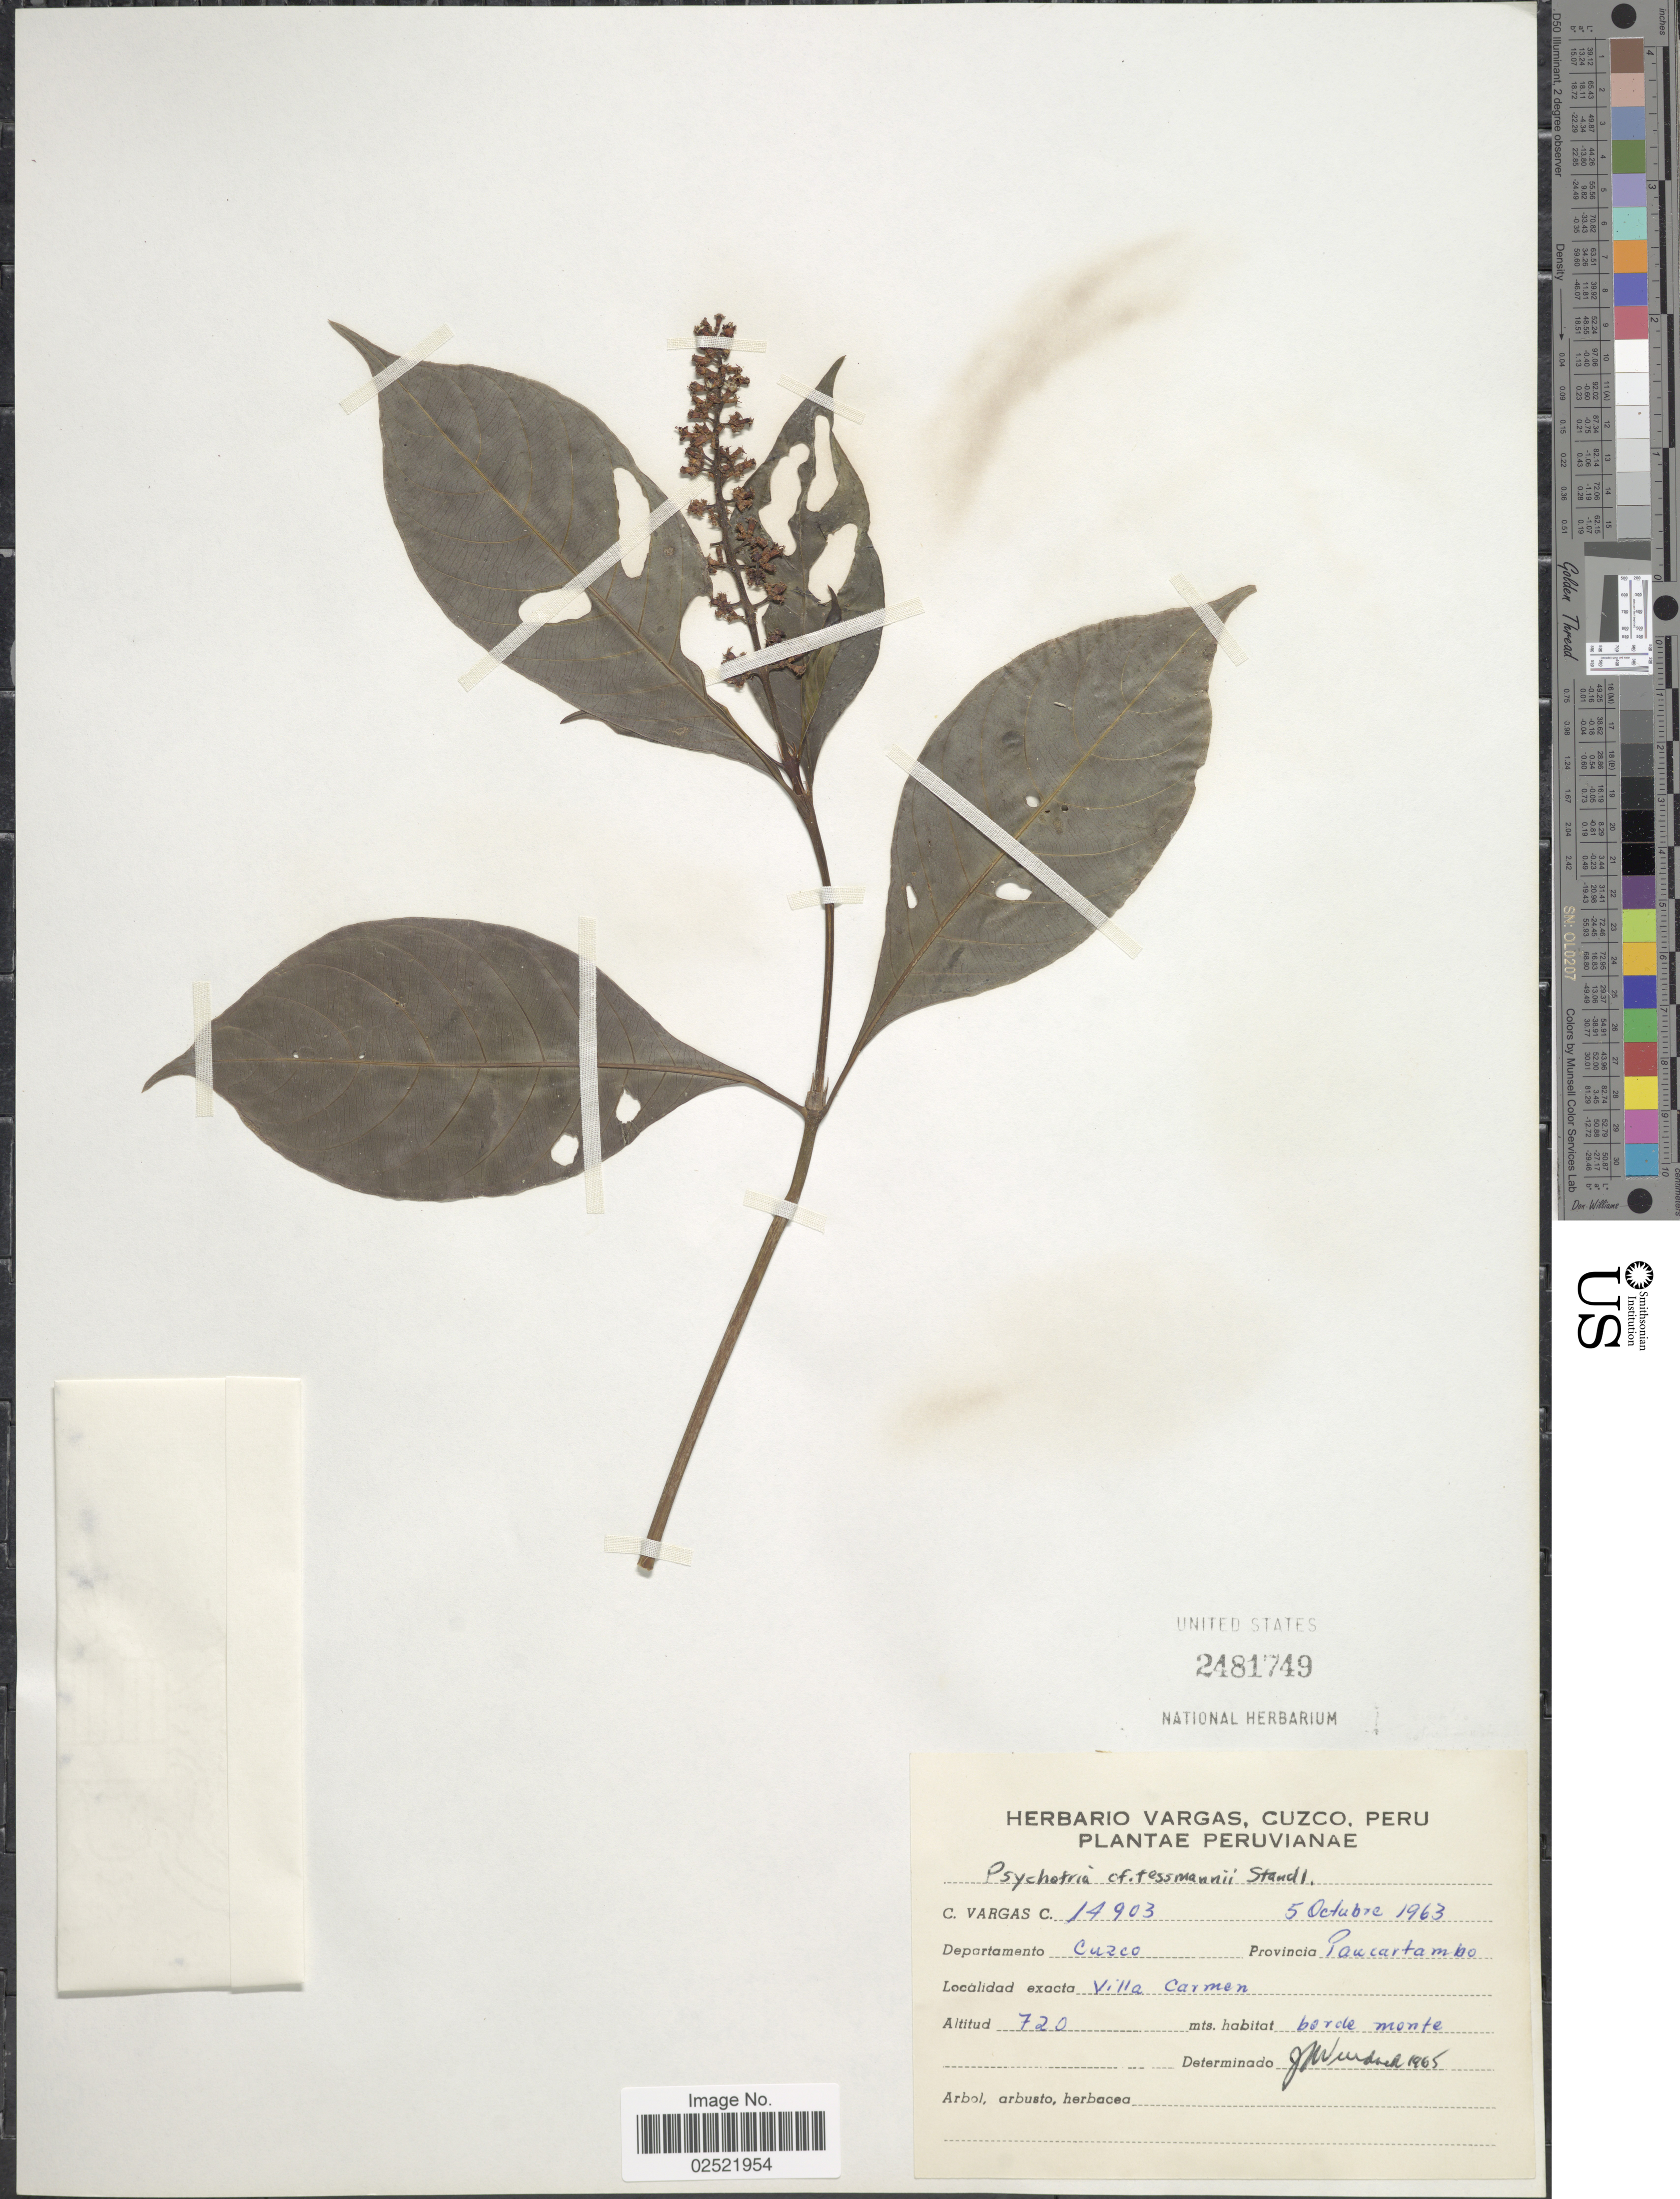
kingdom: Plantae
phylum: Tracheophyta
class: Magnoliopsida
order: Gentianales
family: Rubiaceae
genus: Psychotria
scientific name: Psychotria tessmannii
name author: Standl.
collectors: C. Vargas Calderón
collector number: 14903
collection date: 1963-10-05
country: Peru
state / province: Cusco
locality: Provincia Paucartambo, Villa Carmen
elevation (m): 720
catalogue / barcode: US 2481749